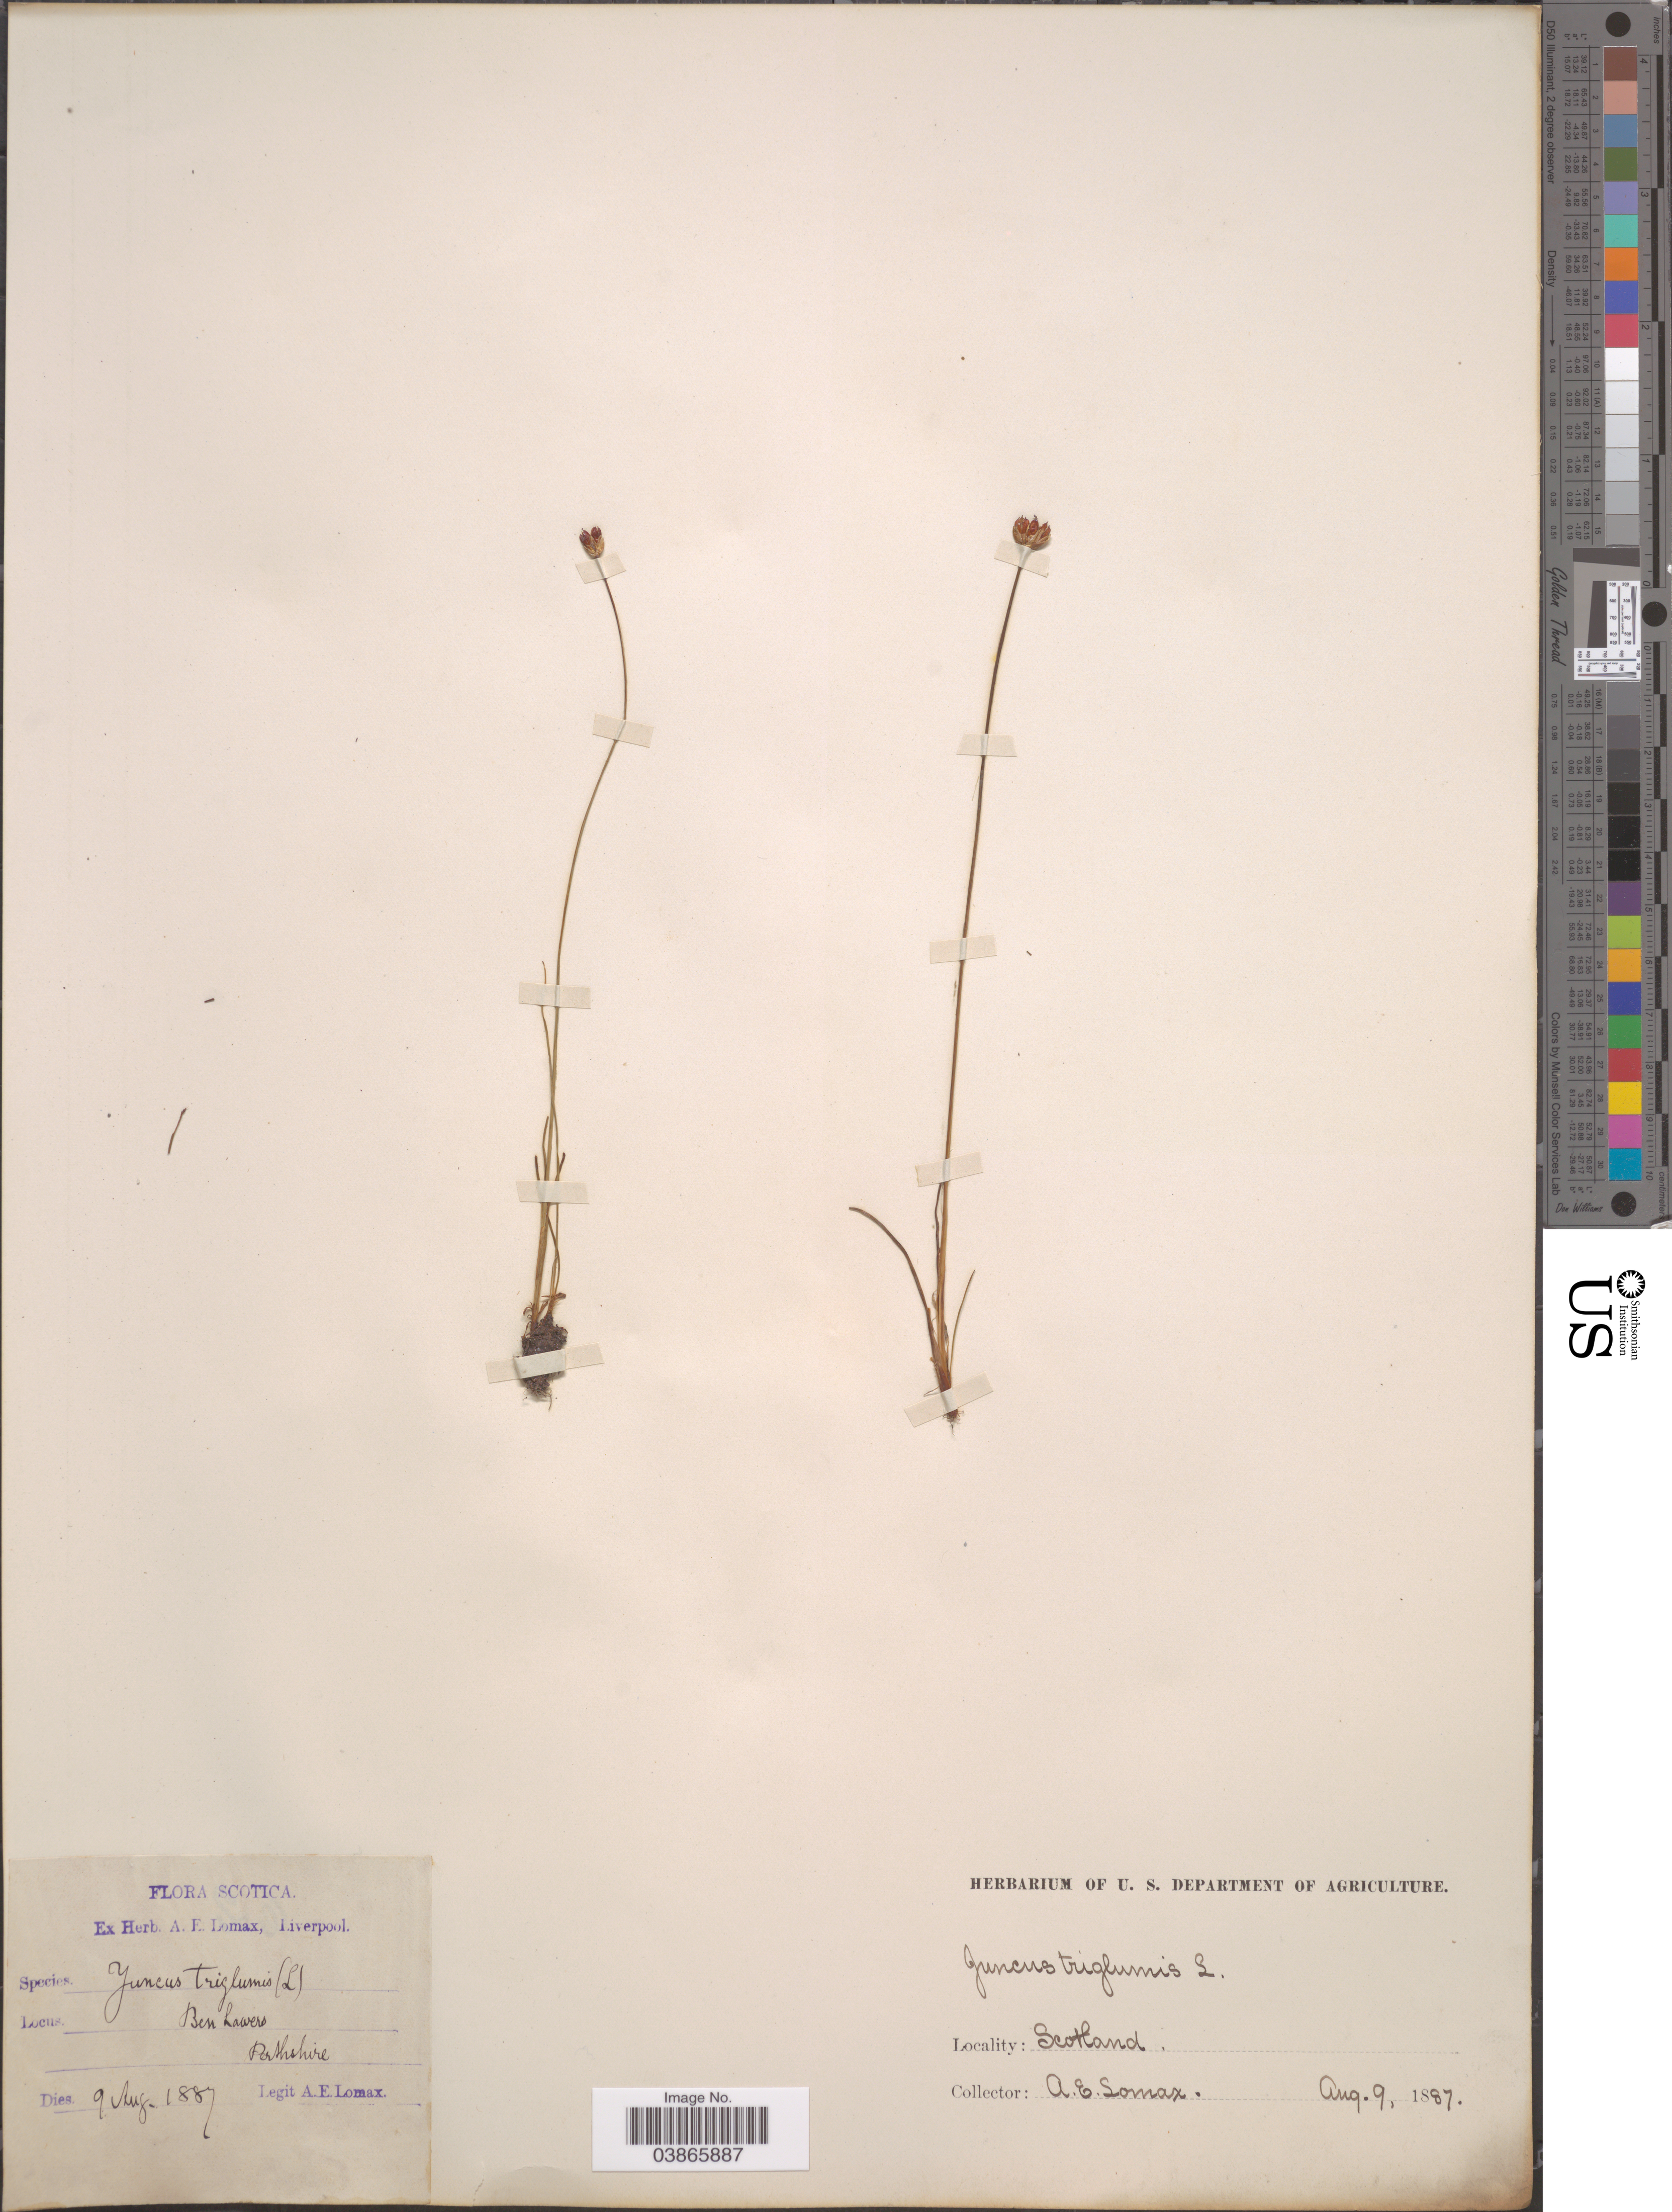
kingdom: Plantae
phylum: Tracheophyta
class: Liliopsida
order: Poales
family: Juncaceae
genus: Juncus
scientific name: Juncus triglumis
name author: L.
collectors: A. Lomax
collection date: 1887-08-09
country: United Kingdom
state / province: Scotland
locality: Ben Lawers. Perthshire.